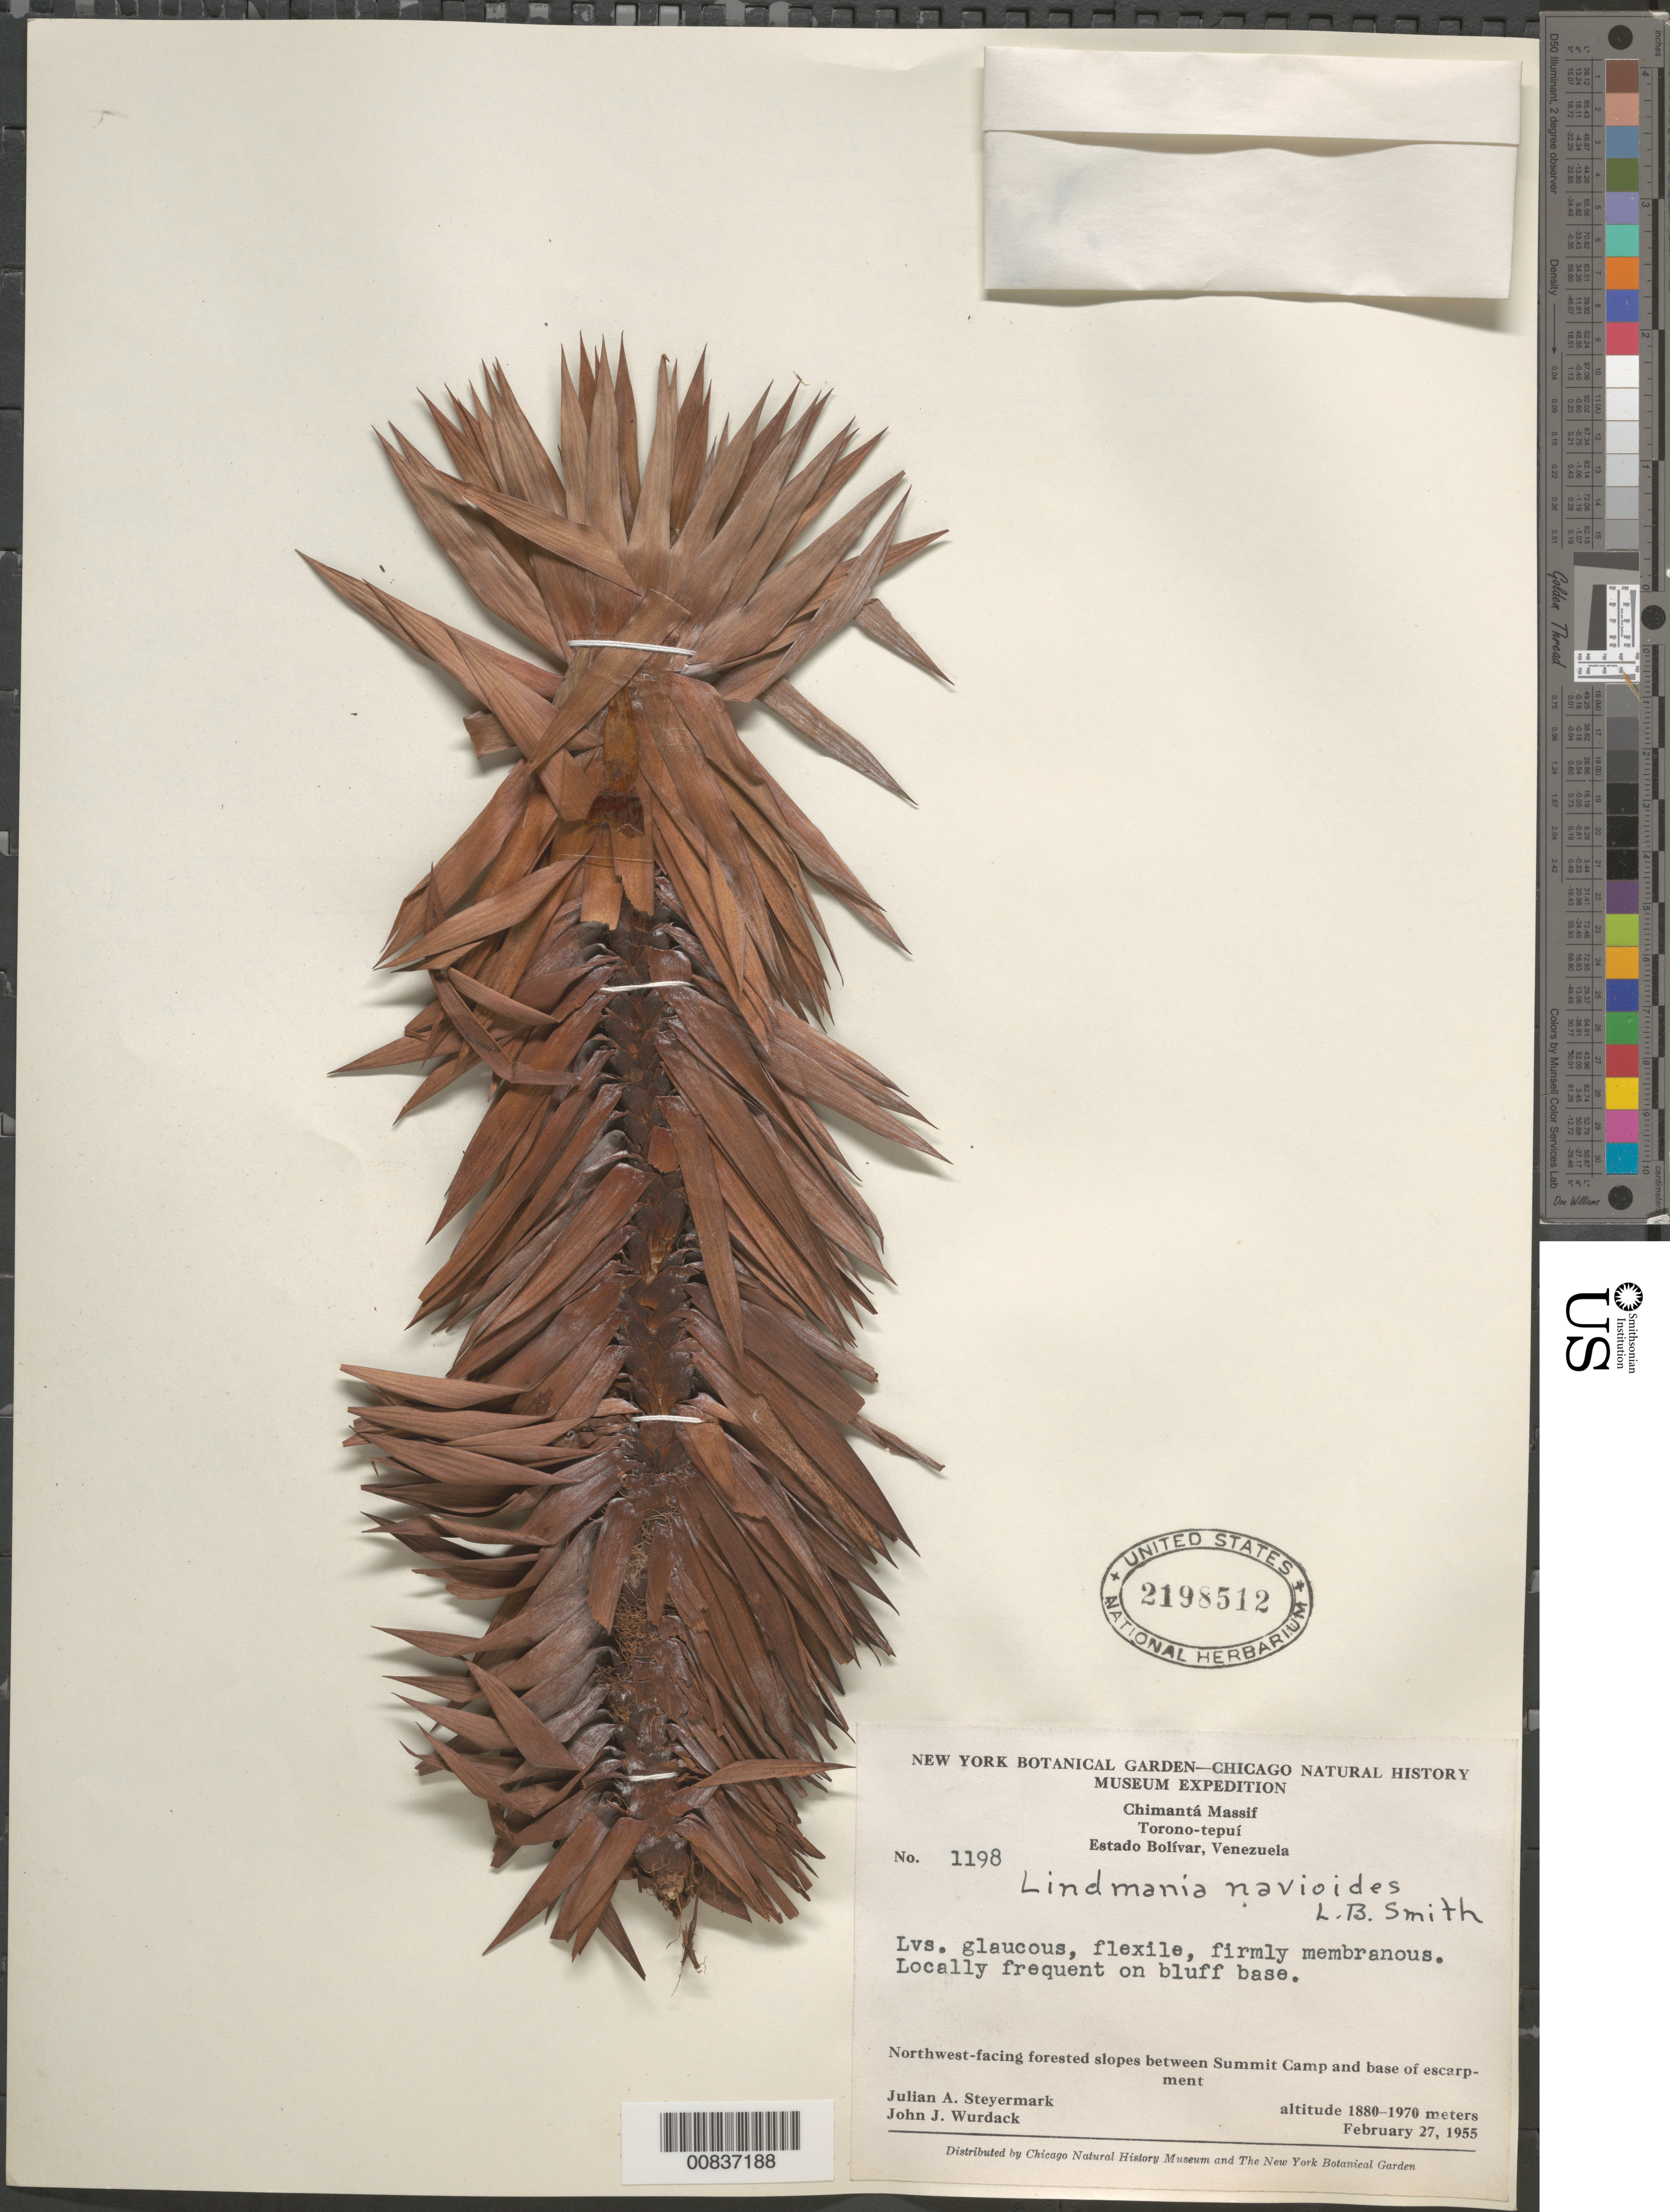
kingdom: Plantae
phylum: Tracheophyta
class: Liliopsida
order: Poales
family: Bromeliaceae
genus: Lindmania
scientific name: Lindmania navioides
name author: L.B. Sm.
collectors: J. Steyermark & J. J. Wurdack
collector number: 55 1198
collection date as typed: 27-Feb-55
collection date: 1955-02-27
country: Venezuela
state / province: Bolívar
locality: Chimantá Massif, Torono-tepuí, between Summit Camp and base of escarpment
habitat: bluff base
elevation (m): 1880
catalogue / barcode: US 2198512